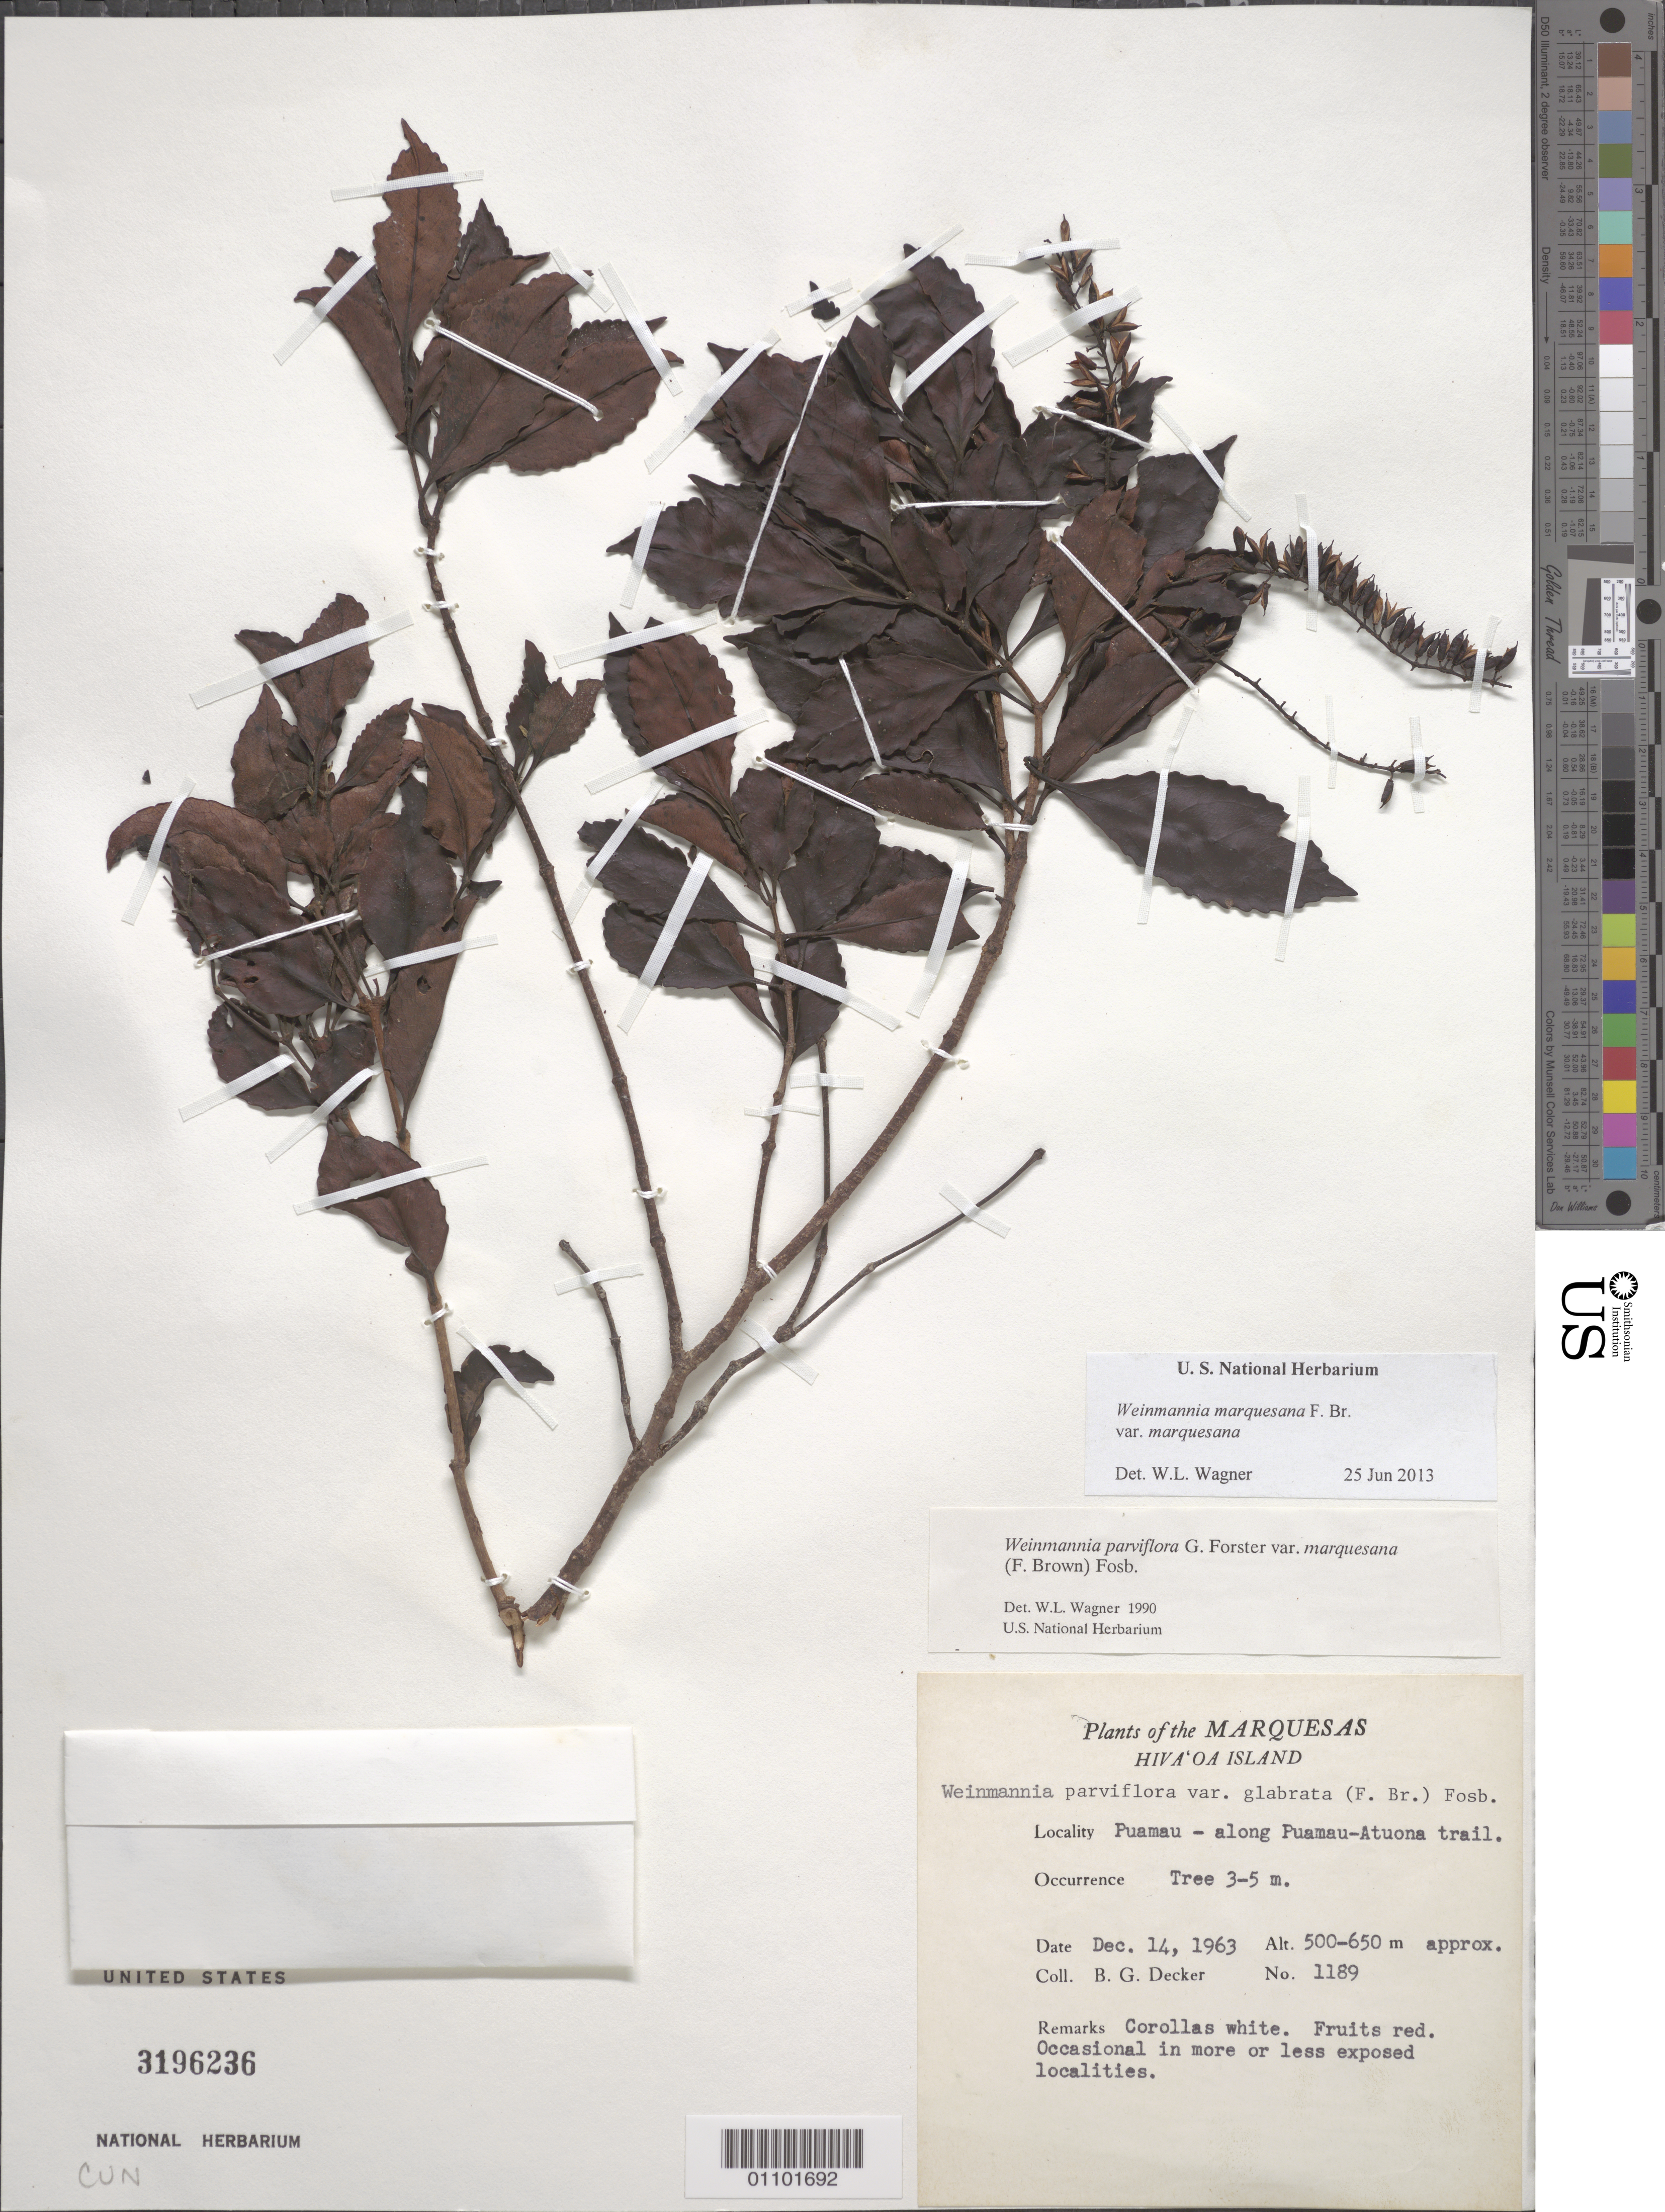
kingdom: Plantae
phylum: Tracheophyta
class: Magnoliopsida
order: Oxalidales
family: Cunoniaceae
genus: Pterophylla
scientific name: Pterophylla marquesana var. marquesana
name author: (F. Br.) Pillon & H.C. Hopkins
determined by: Wagner, W. L., (BOT), Smithsonian Institution - National Museum of Natural History (UNITED STATES)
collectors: B. G. Decker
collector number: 1189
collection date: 1963-12-14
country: French Polynesia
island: Hiva Oa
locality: Puamau, along Puamau-Atuona Trail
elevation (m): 500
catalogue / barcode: US 3196236